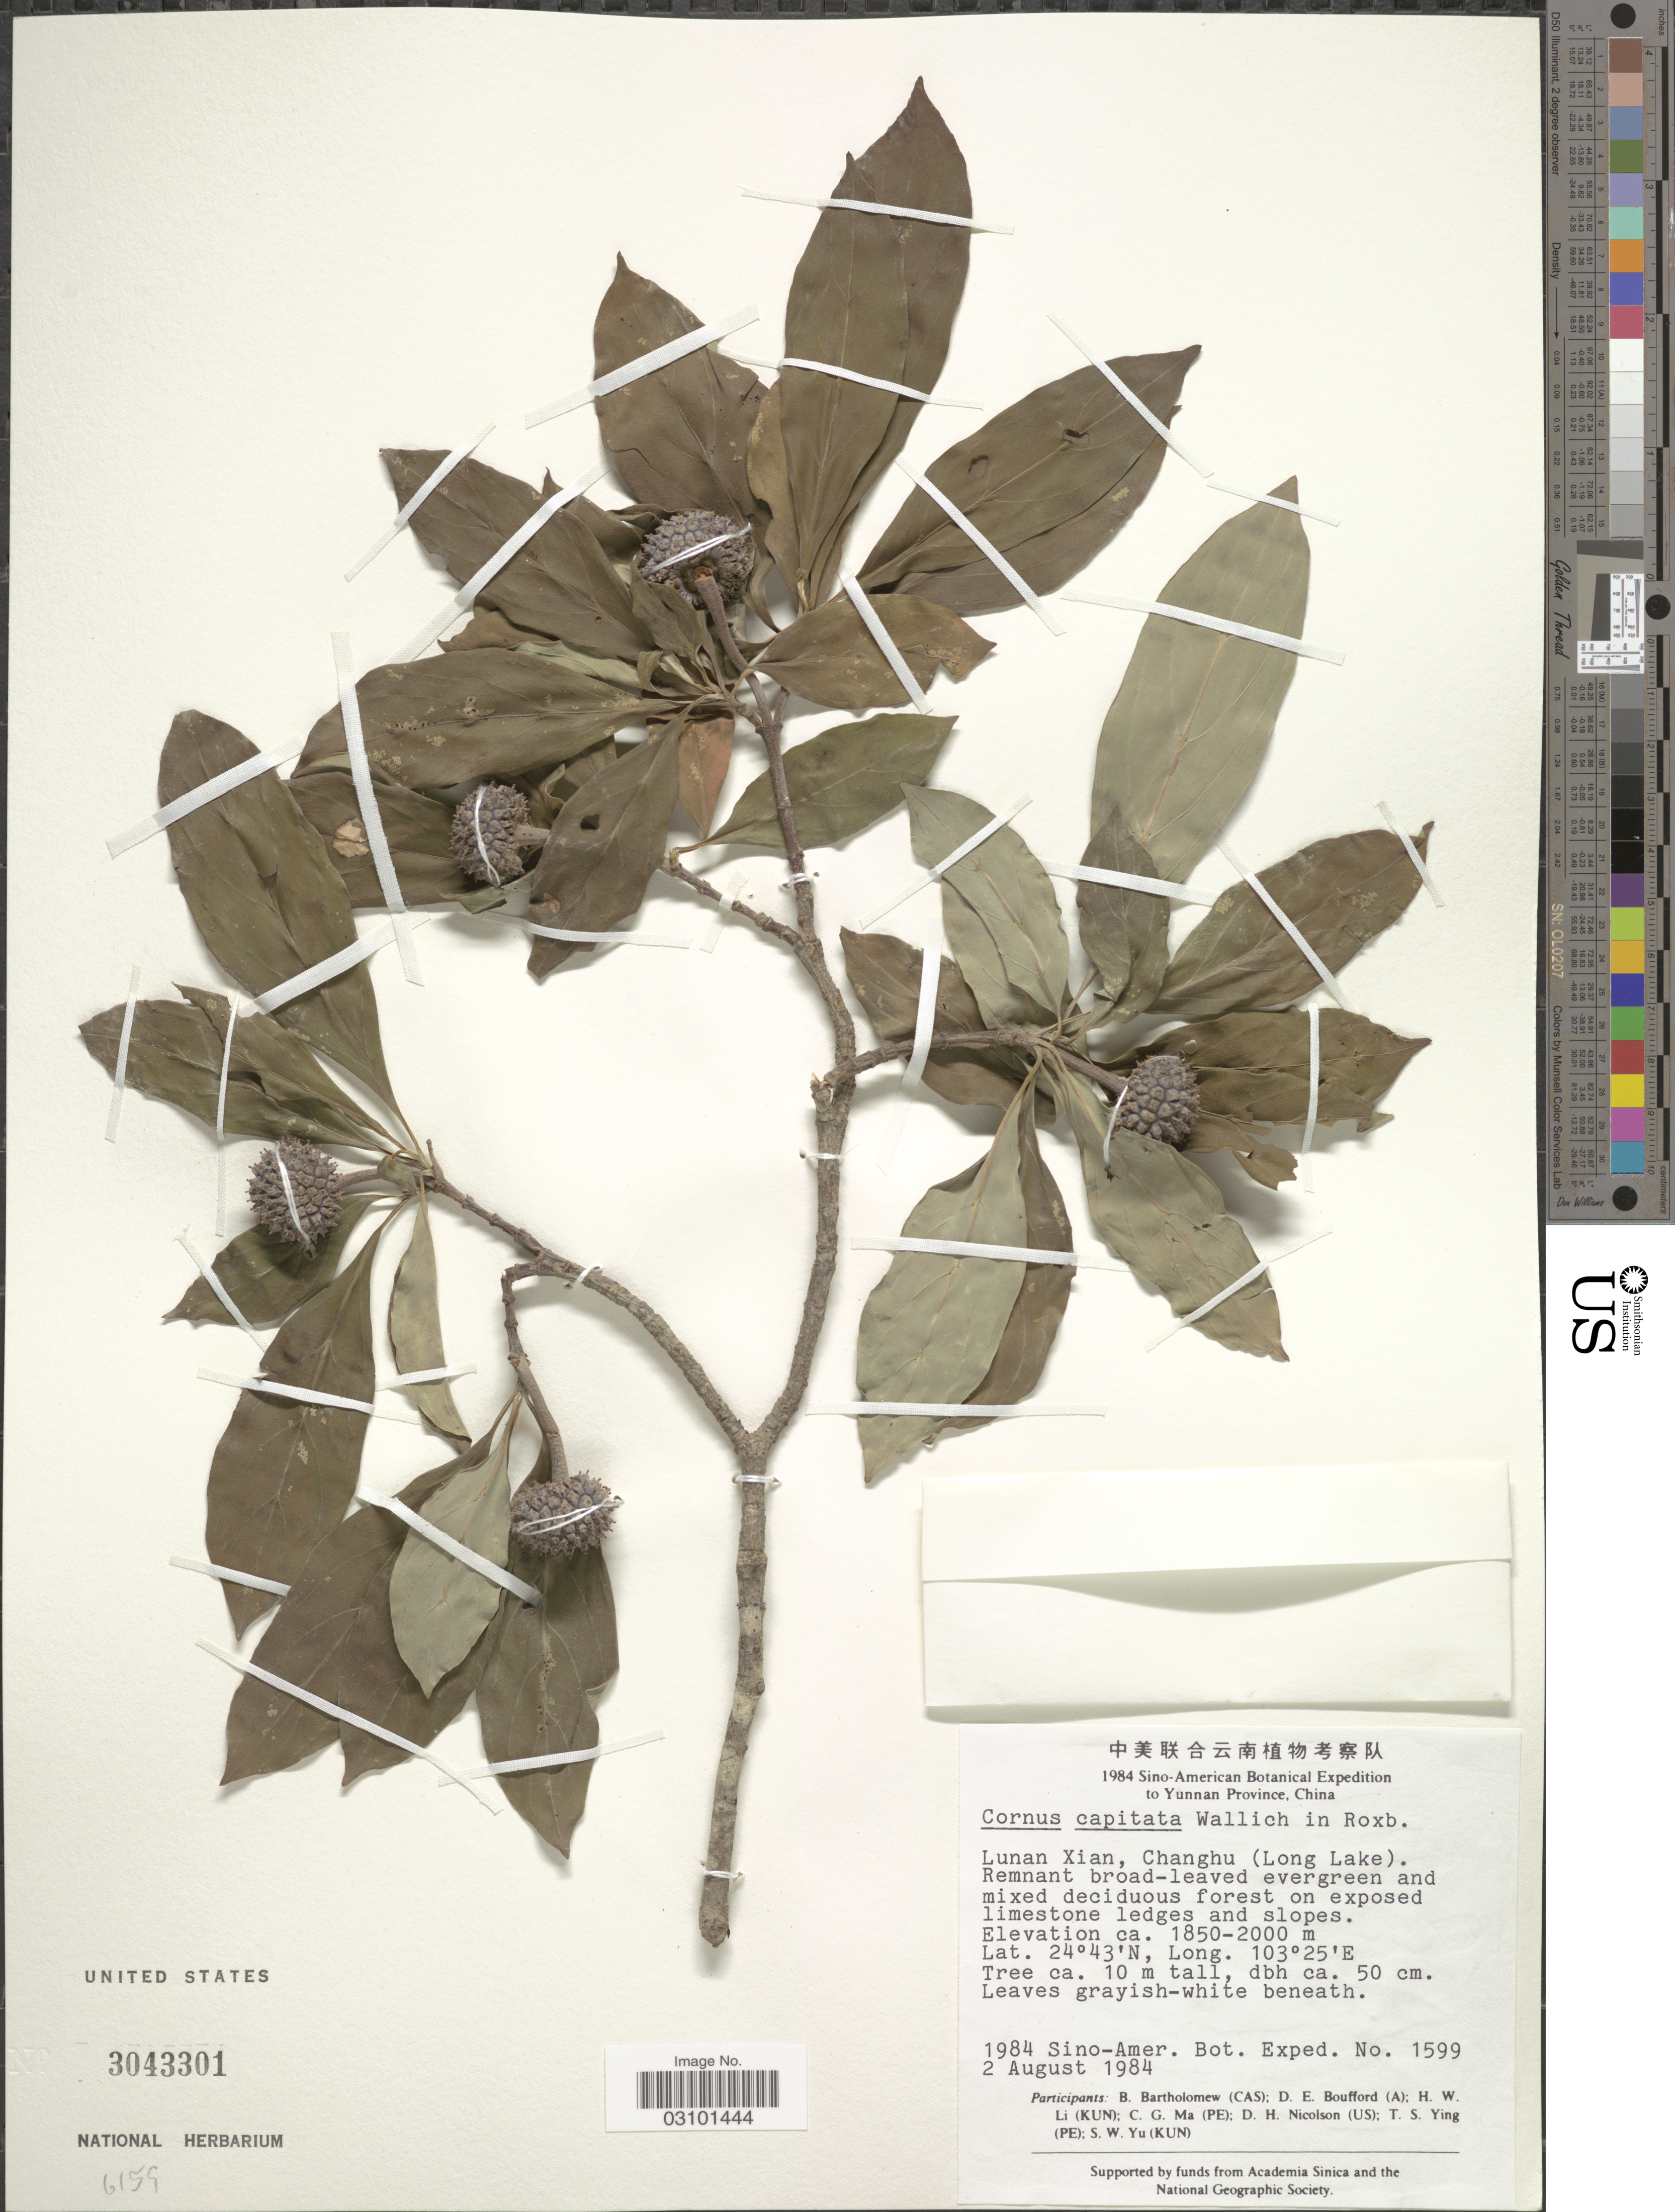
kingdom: Plantae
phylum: Tracheophyta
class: Magnoliopsida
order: Cornales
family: Cornaceae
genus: Cornus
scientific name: Cornus capitata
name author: Wall.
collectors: Sino-Amer. Bot. Exped. 1984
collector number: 1599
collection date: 1984-08-02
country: China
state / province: Yunnan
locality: Yunnan Province. Lunan Xian, Changhu (Long Lake).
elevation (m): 1850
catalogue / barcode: US 3043301